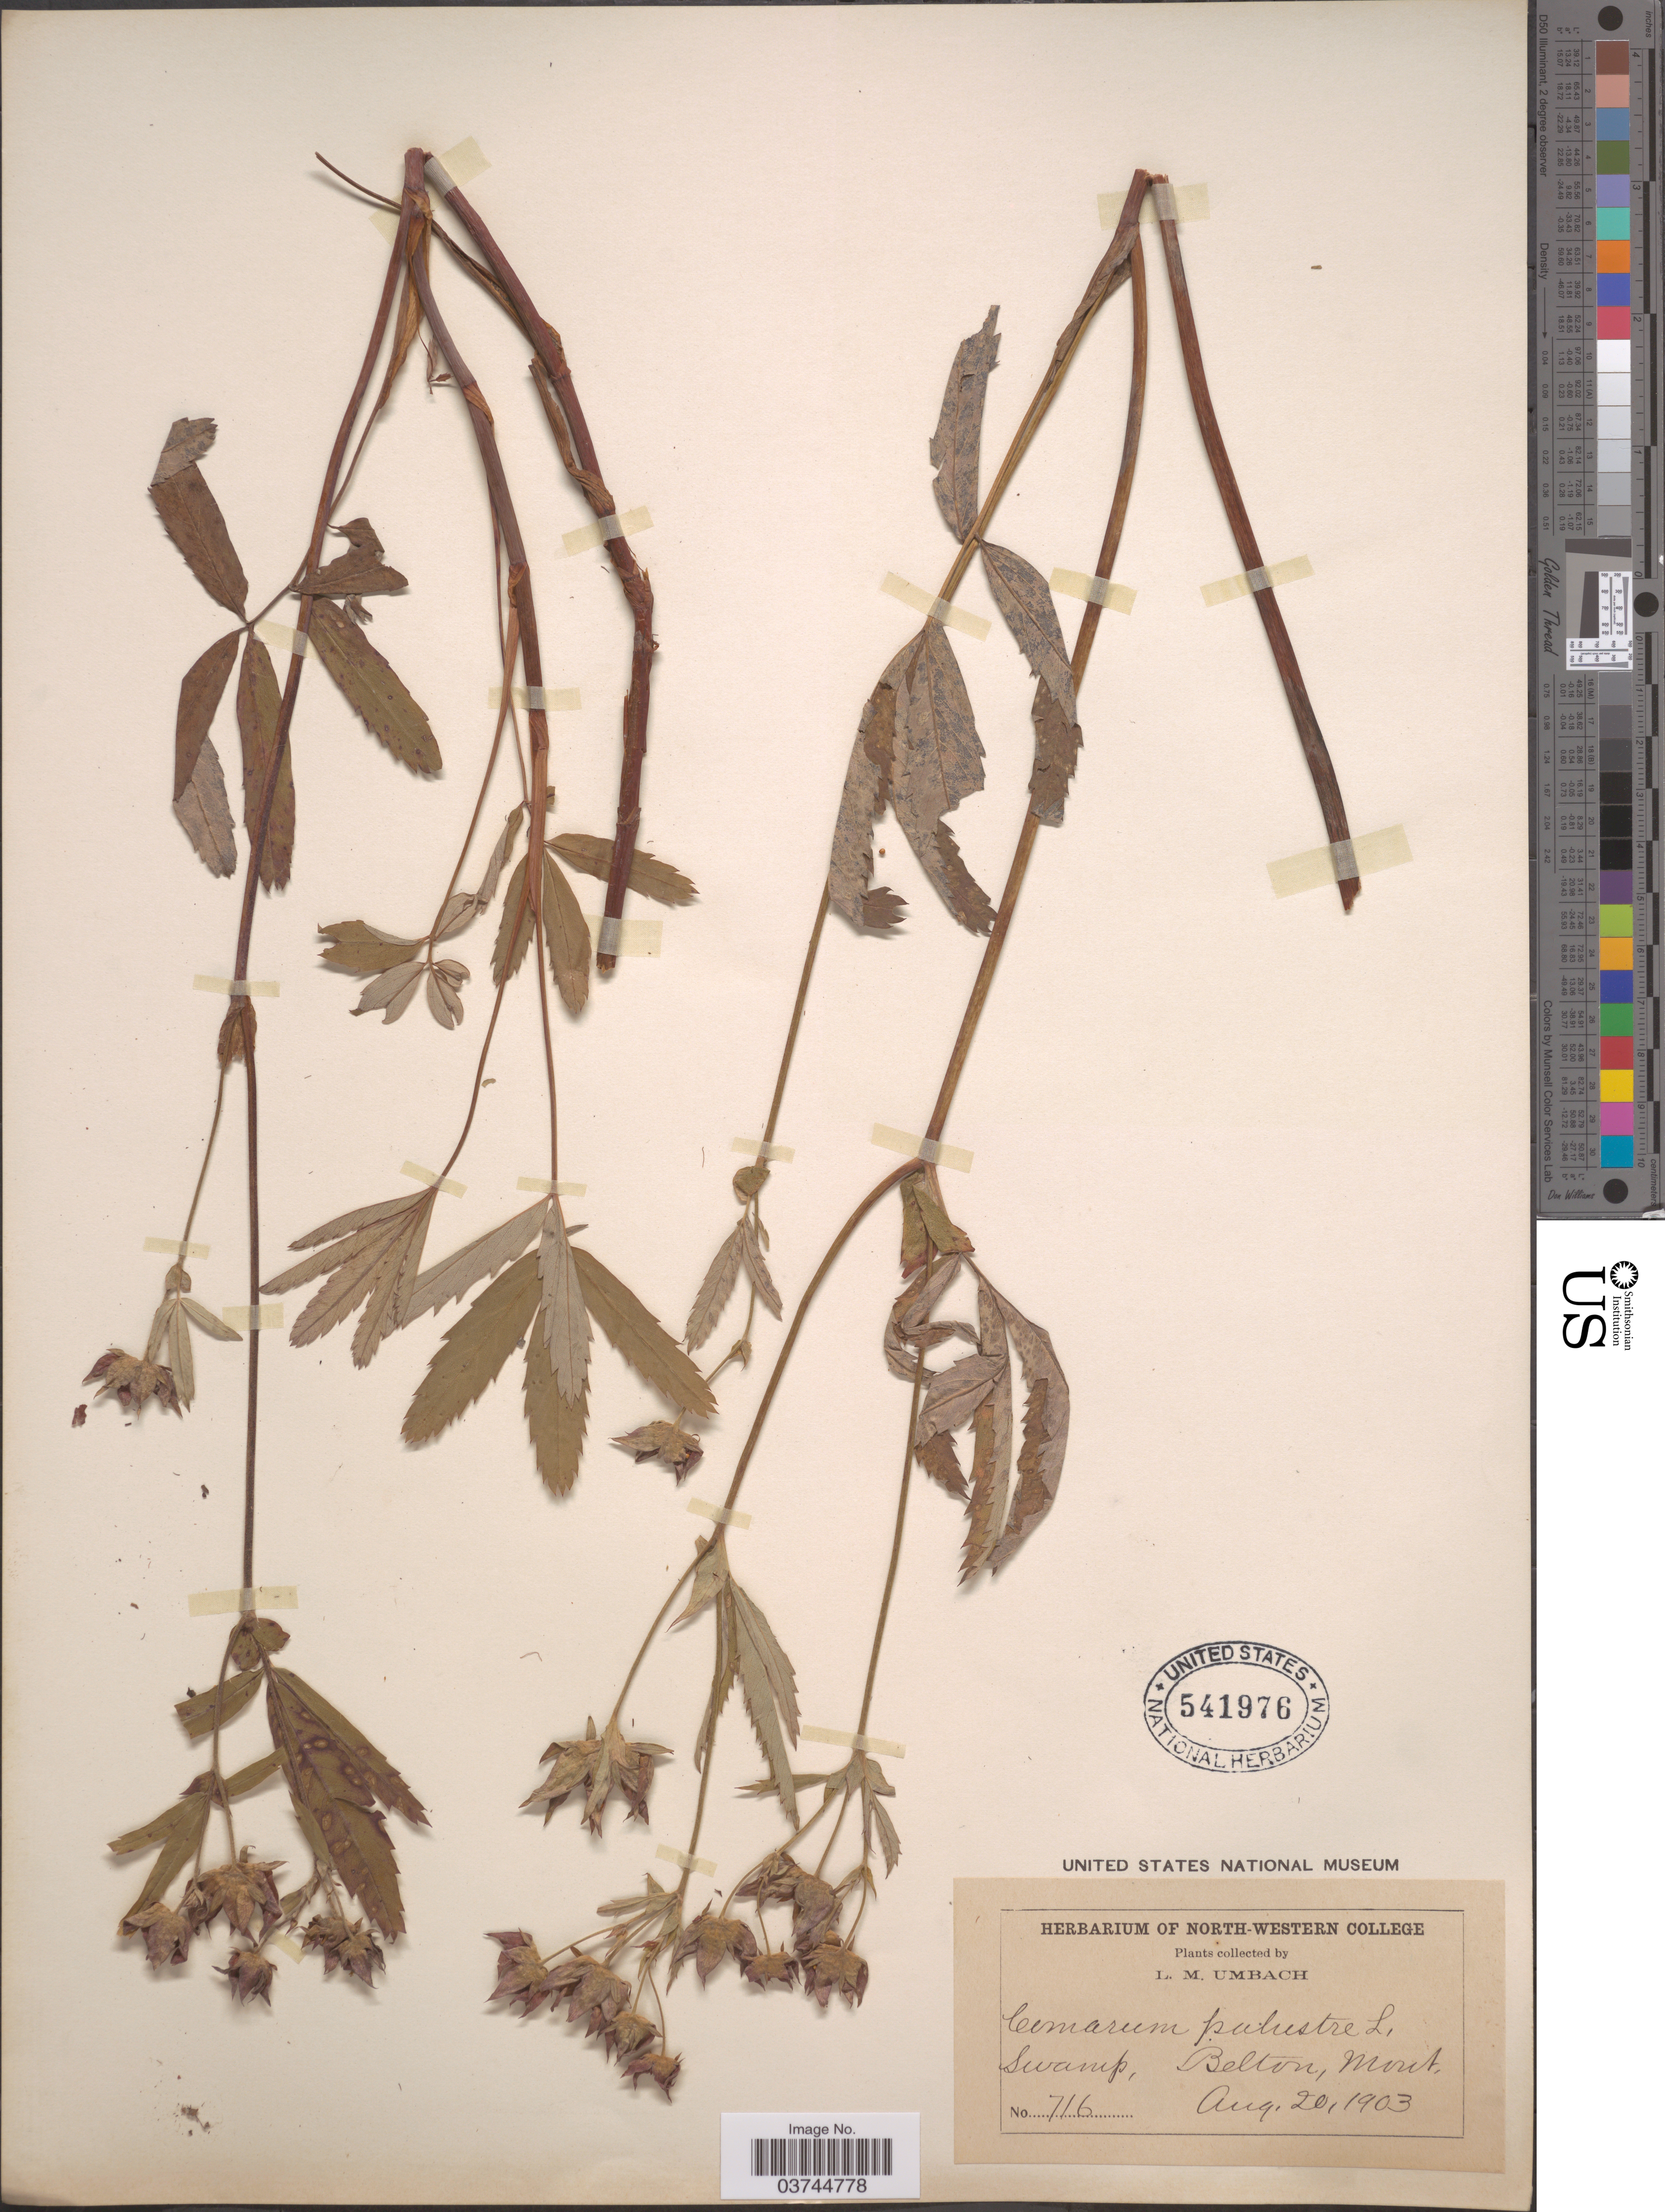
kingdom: Plantae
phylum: Tracheophyta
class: Magnoliopsida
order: Rosales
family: Rosaceae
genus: Comarum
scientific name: Comarum palustre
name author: L.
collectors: L. M. Umbach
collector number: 716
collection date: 1903-08-20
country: United States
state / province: Montana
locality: Belton.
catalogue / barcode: US 541976